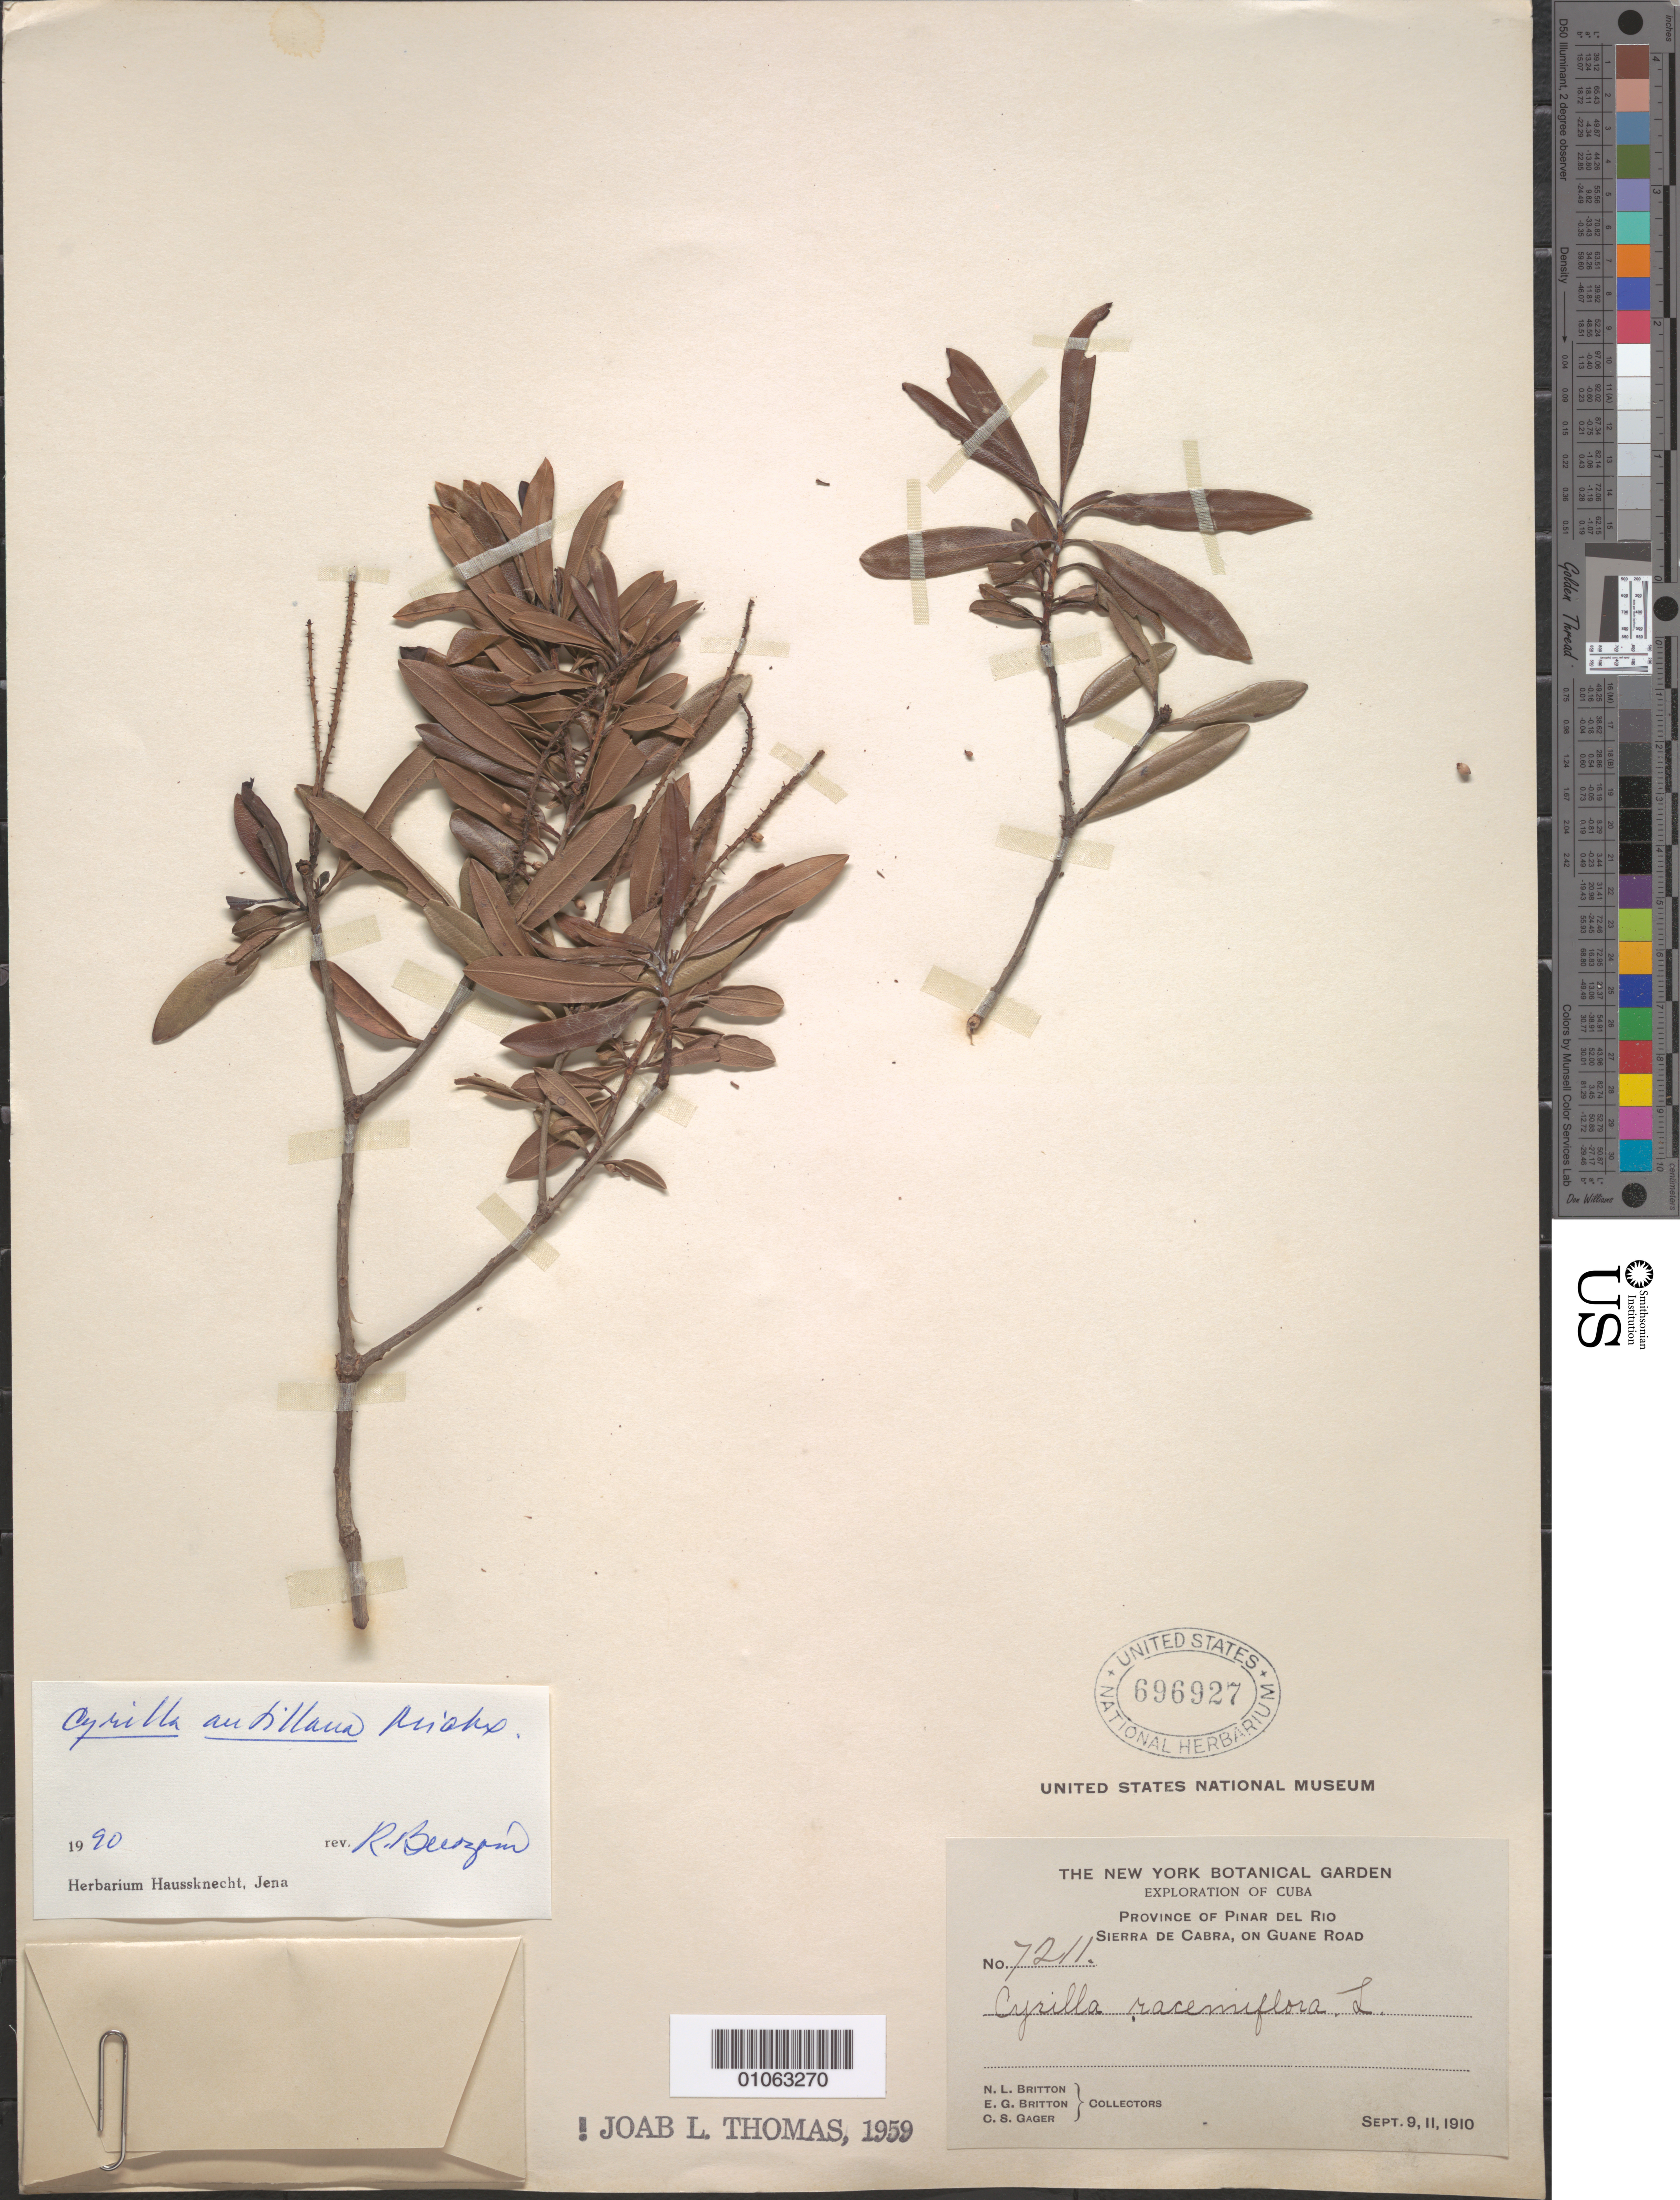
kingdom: Plantae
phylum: Tracheophyta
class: Magnoliopsida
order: Ericales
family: Cyrillaceae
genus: Cyrilla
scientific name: Cyrilla antillana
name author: Michx.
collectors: N. Britton, E. G. Britton & C. Gager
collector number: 7211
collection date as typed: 09 Sep 1910 to 11 Sep 1910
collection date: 1910-09-09/1910-09-11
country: Cuba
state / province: Pinar del Rio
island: Cuba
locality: Sierra de Cabra, on Guane Road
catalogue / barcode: US 696927